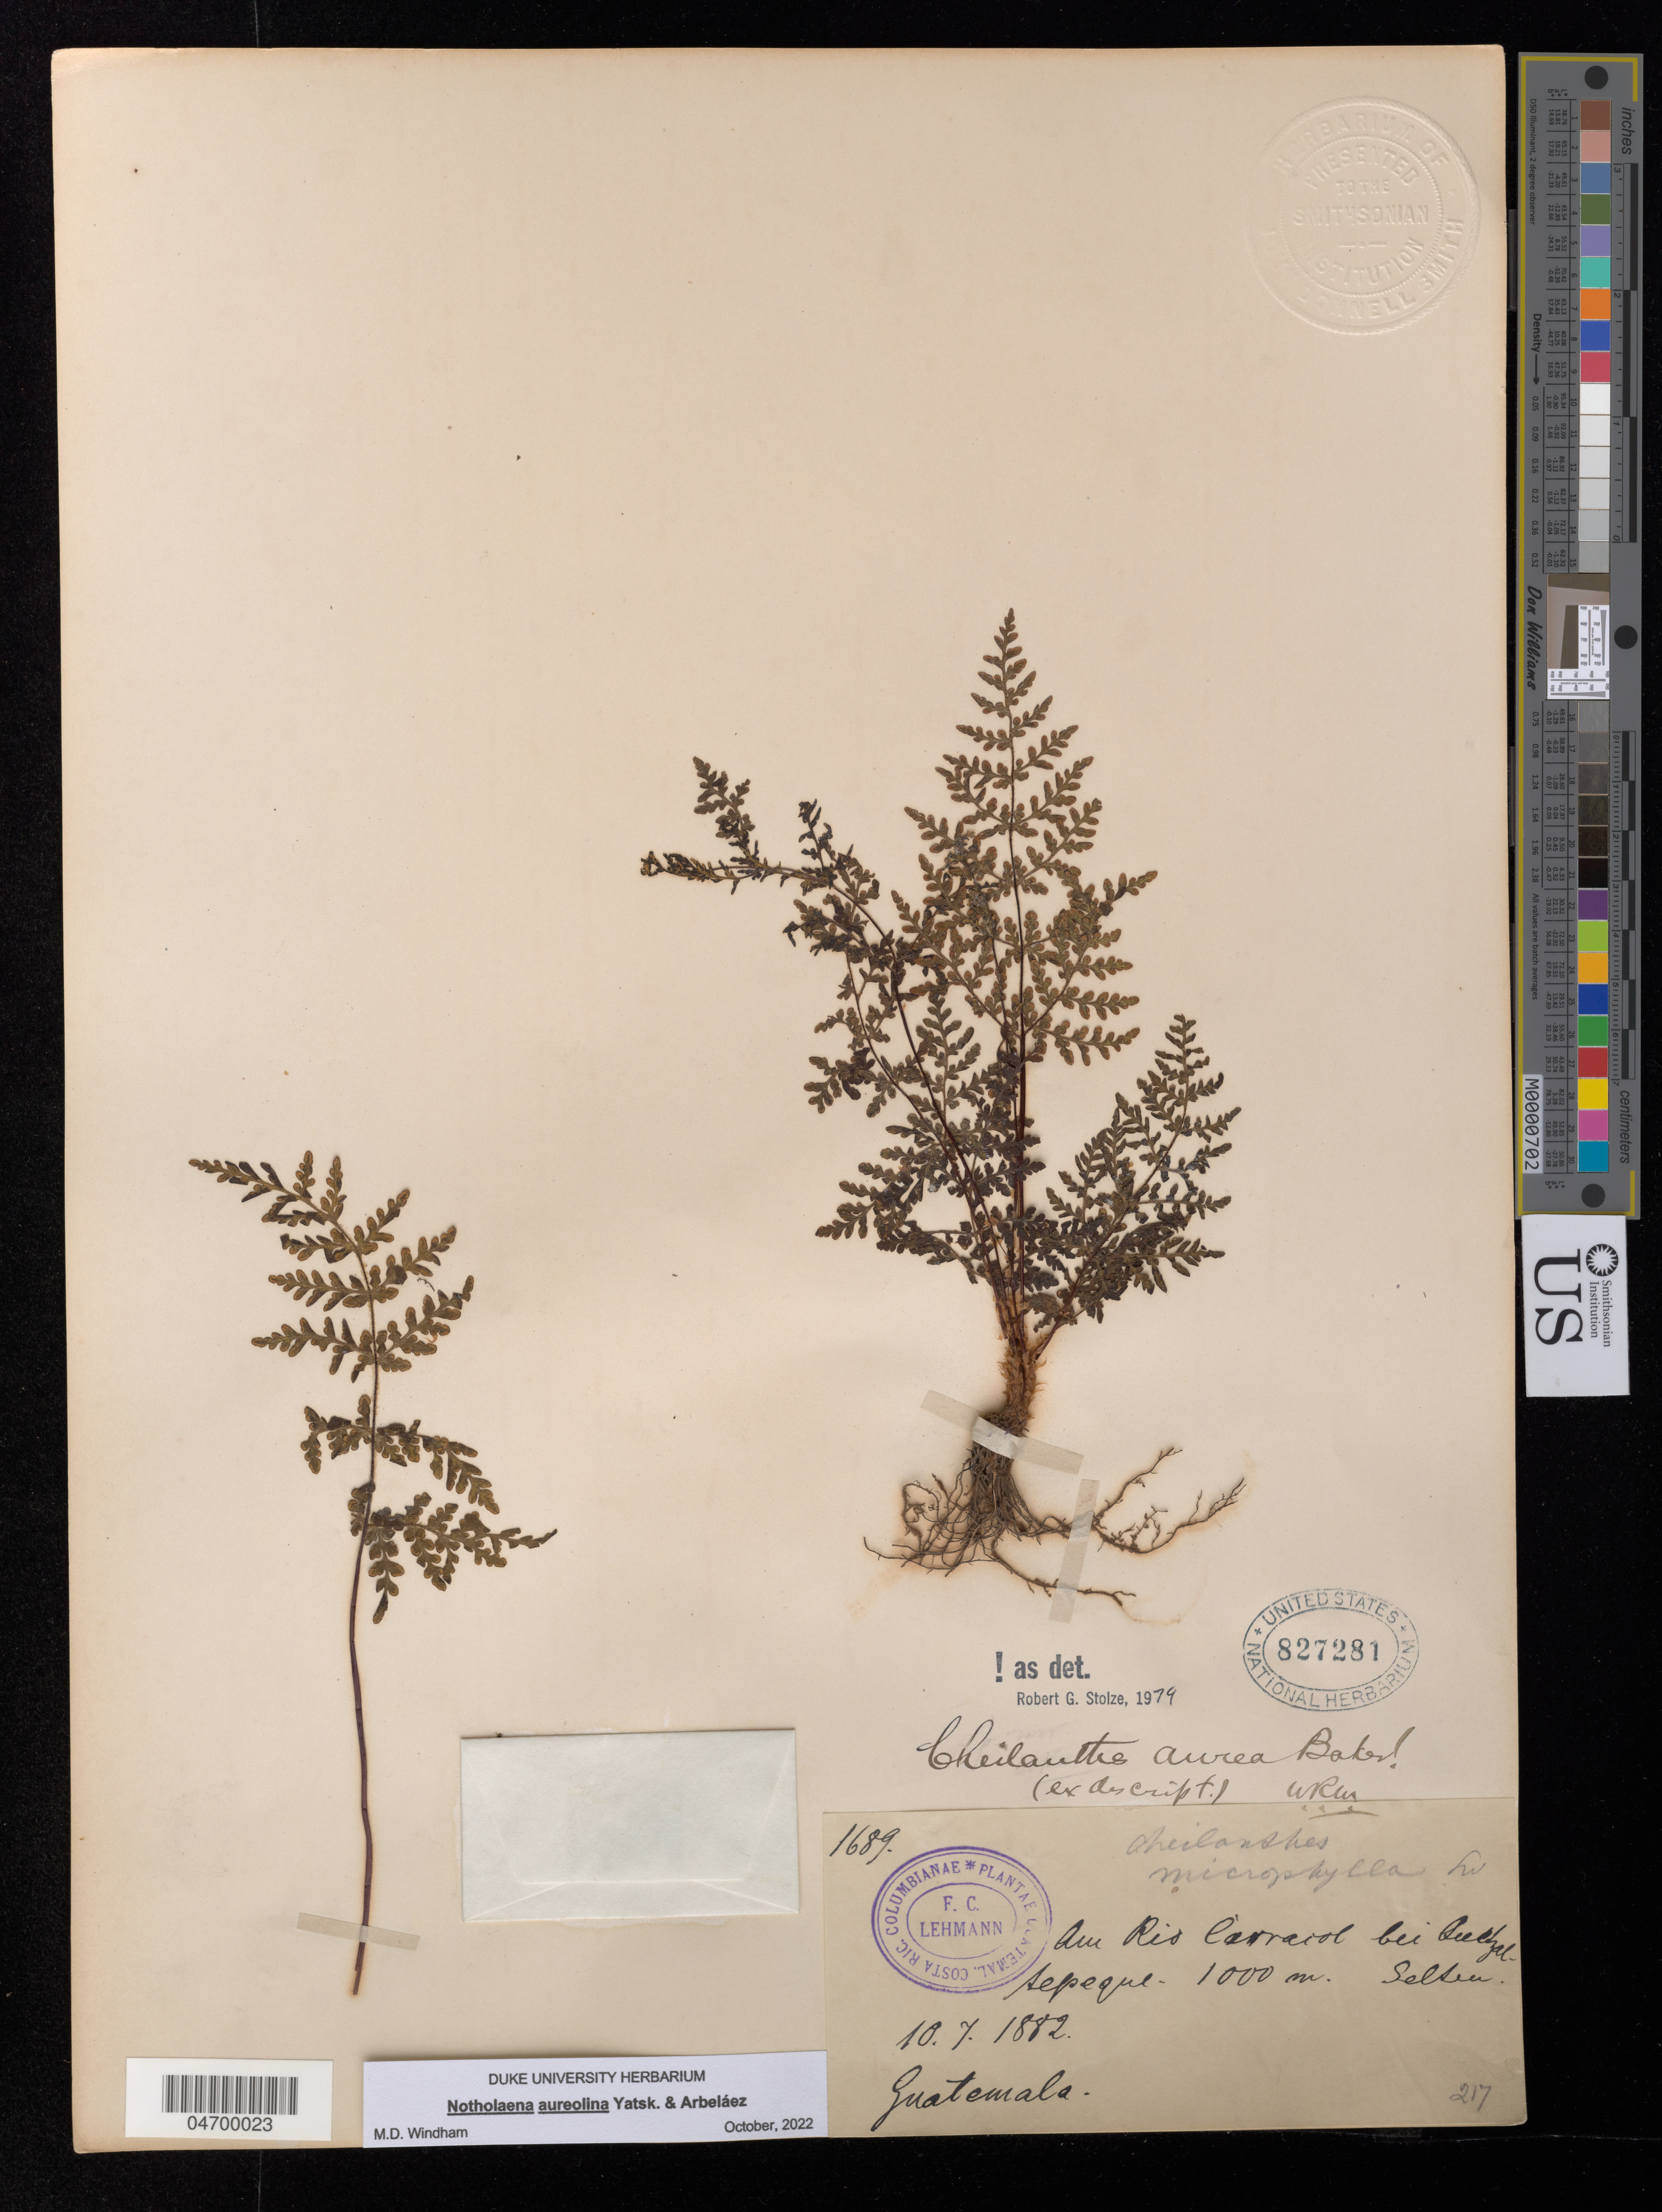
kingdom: Plantae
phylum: Tracheophyta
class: Polypodiopsida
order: Polypodiales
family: Pteridaceae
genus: Notholaena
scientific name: Notholaena aureolina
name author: Yatsk. & Arbaláez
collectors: F. C. Lehmann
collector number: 1689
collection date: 1882-07-10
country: Guatemala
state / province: Chiquimula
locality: Am Rio Caracol bei Quezaltepeque.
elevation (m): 1000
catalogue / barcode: US 827281